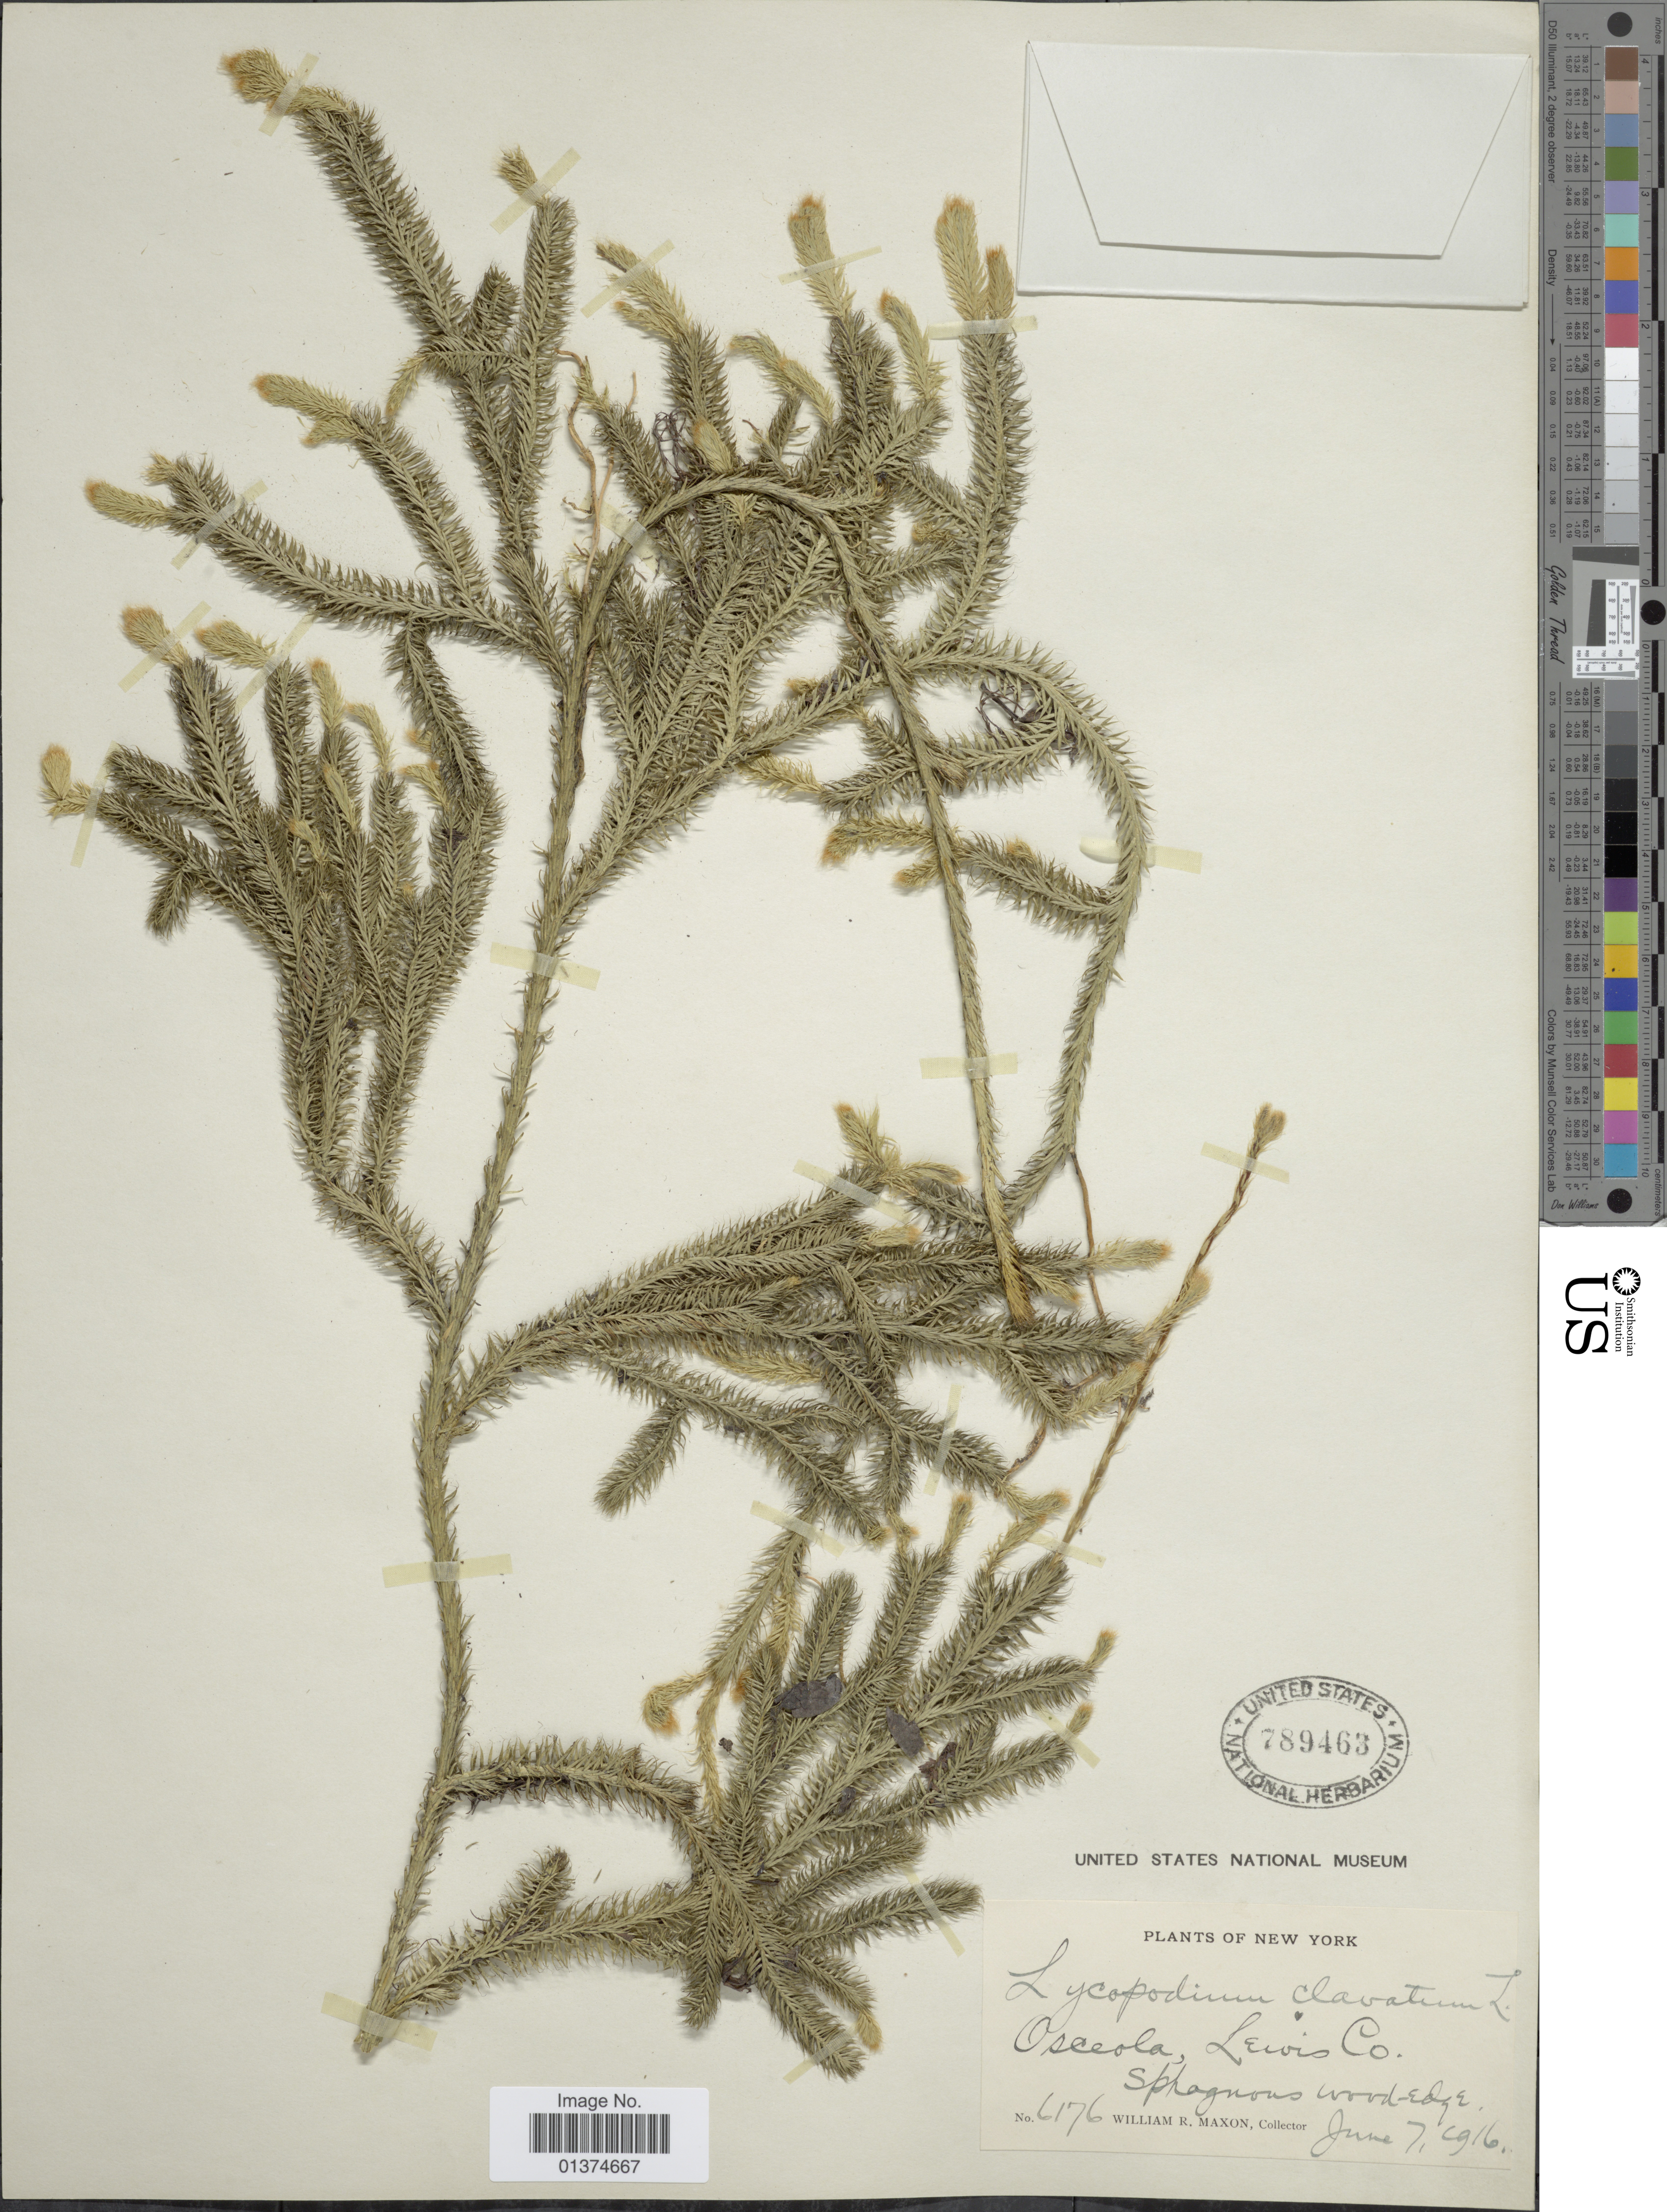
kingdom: Plantae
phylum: Tracheophyta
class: Lycopodiopsida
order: Lycopodiales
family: Lycopodiaceae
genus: Lycopodium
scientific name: Lycopodium clavatum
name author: L.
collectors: W. R. Maxon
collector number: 6176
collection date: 1916-06-07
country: United States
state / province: New York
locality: Osceola, Lewis Co. Sphagnous wood-edge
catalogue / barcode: US 789463